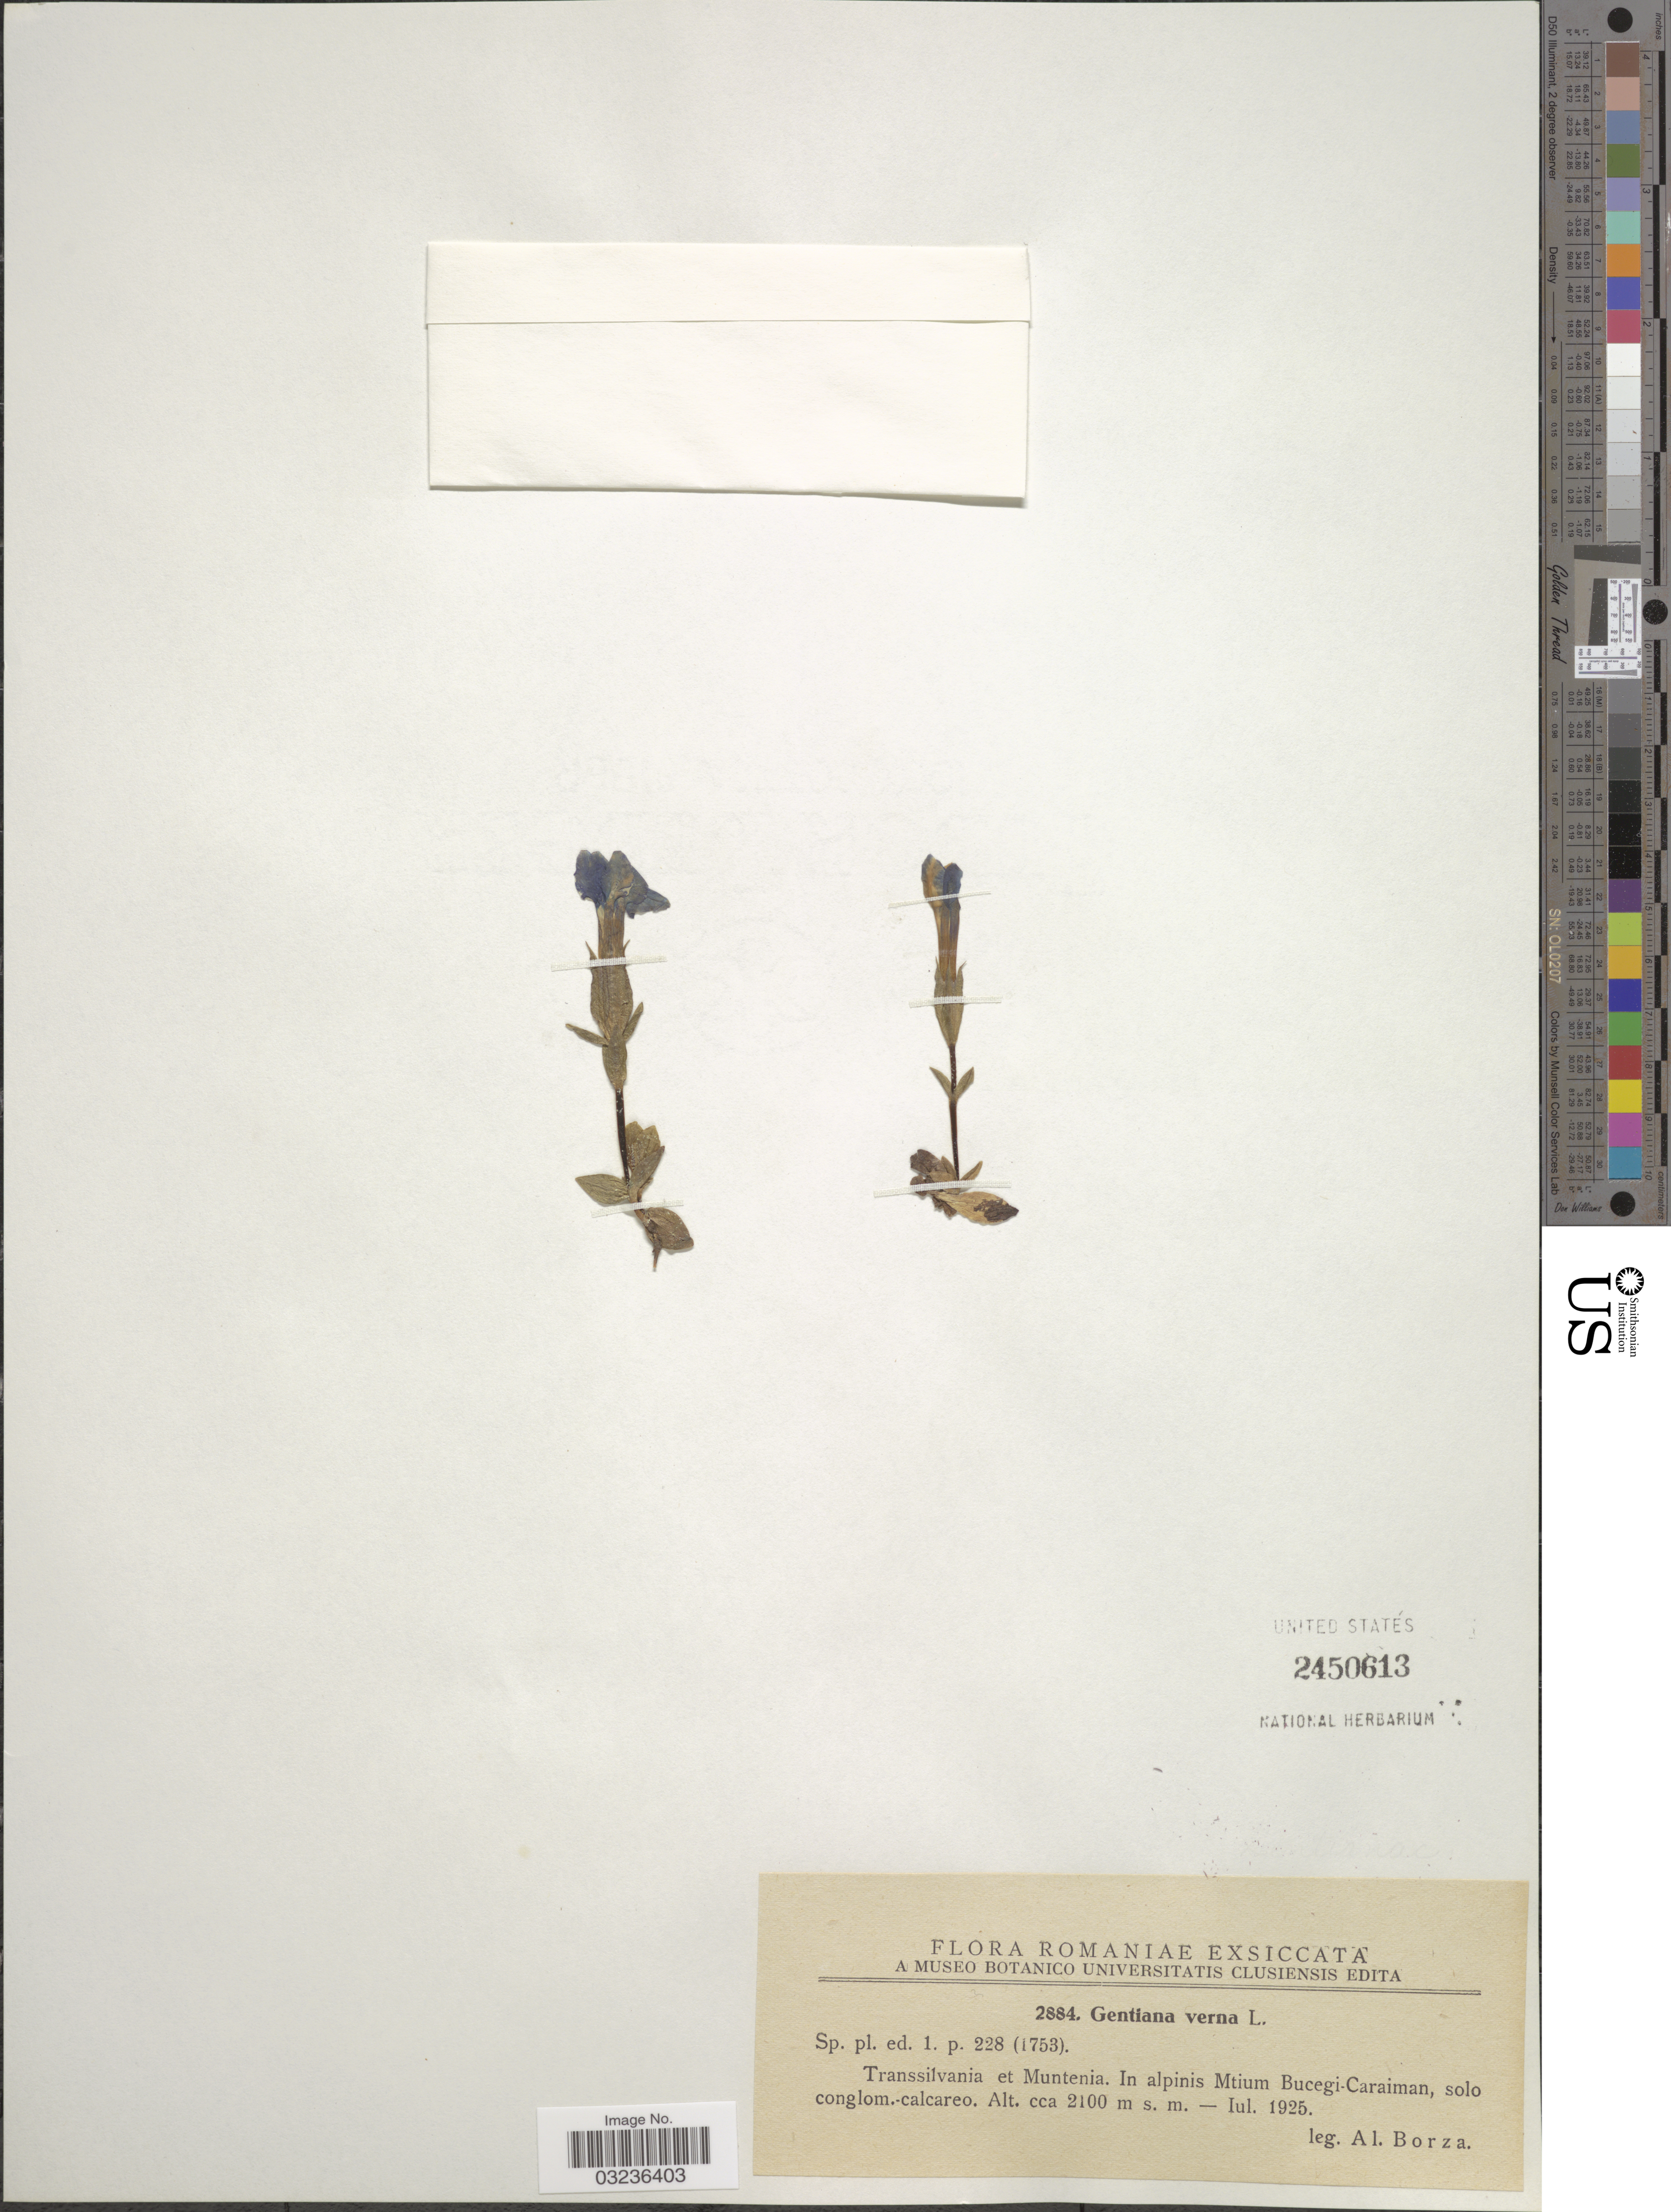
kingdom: Plantae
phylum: Tracheophyta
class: Magnoliopsida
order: Gentianales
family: Gentianaceae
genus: Gentiana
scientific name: Gentiana verna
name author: L.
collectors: A. Borza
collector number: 2884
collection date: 1925-07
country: Romania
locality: Transsilvania et Muntenia. In alpinis Mtium Bucegi-Caraiman, solo conglom.-calcareo.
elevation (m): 2100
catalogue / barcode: US 2450613